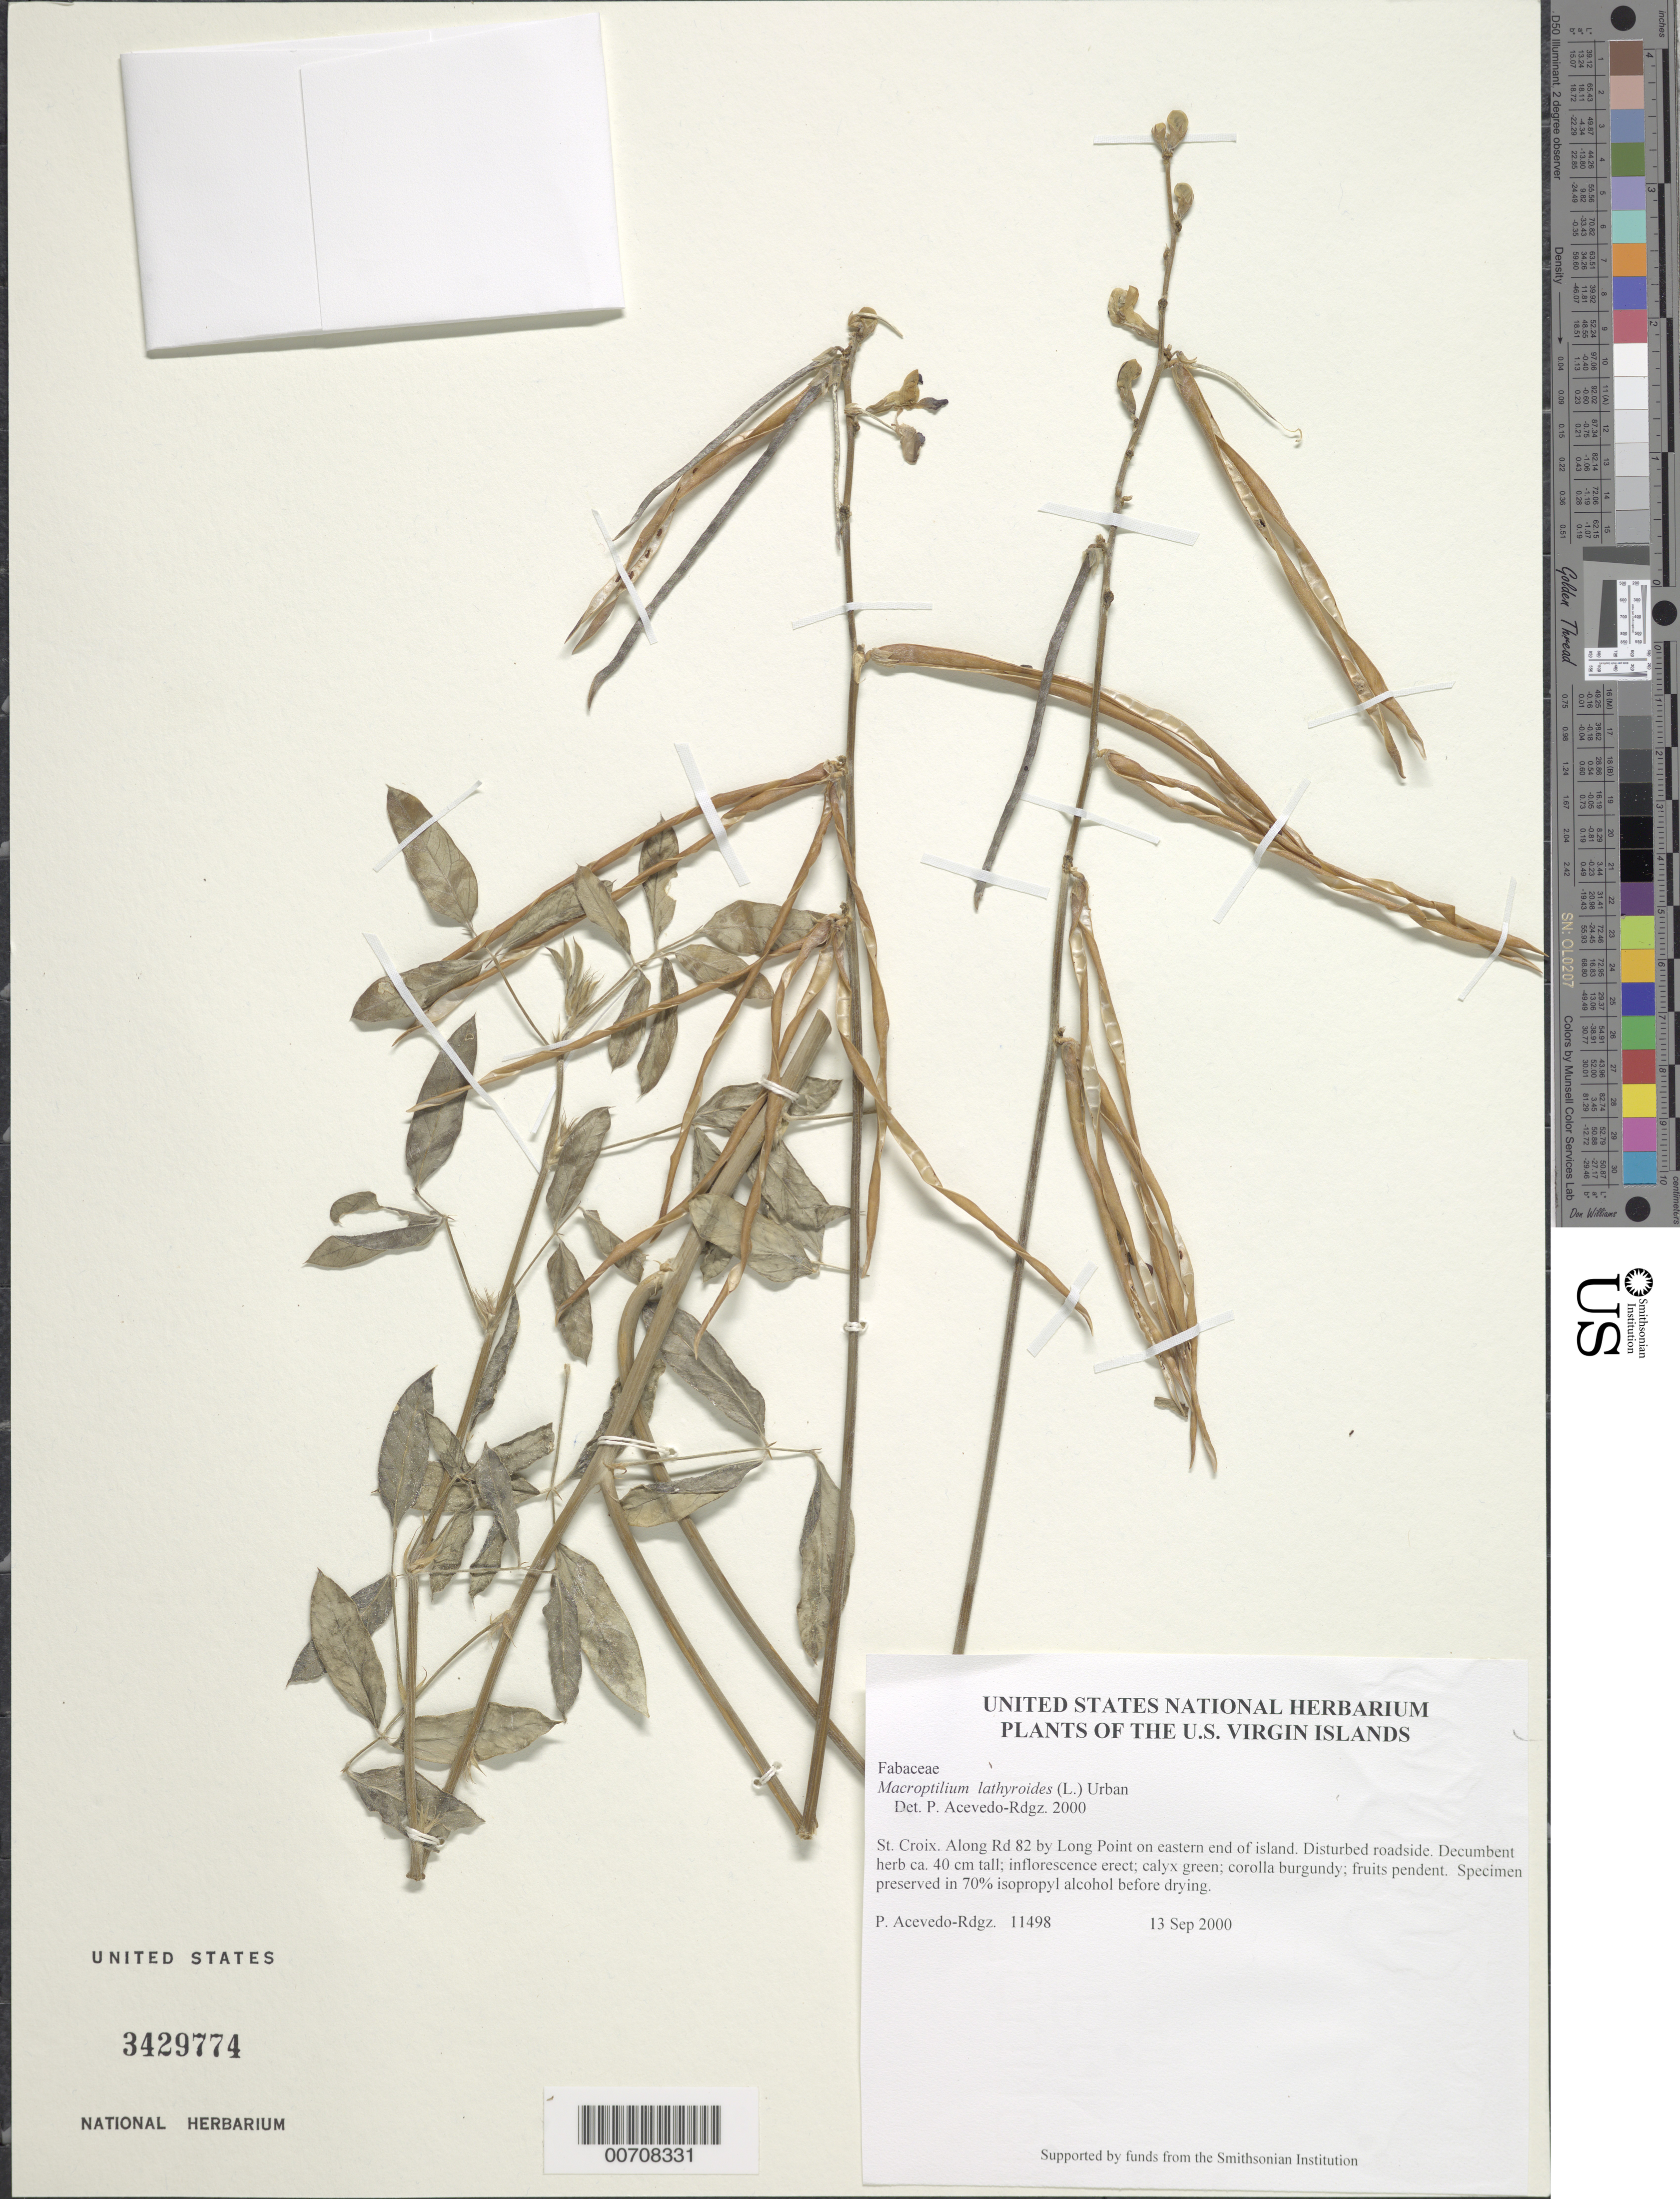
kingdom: Plantae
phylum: Tracheophyta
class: Magnoliopsida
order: Fabales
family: Fabaceae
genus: Macroptilium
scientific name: Macroptilium lathyroides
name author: (L.) Urb.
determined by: Acevedo-Rodríguez, P., (BOT), Smithsonian Institution - National Museum of Natural History (UNITED STATES)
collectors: P. Acevedo-Rodr.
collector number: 11498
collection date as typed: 13 Sep 2000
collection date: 2000-09-13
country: U.S. Virgin Islands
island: St. Croix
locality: Along Rd 82 by Long Point on eastern end of island.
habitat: Disturbed roadside.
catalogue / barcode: US 3429774